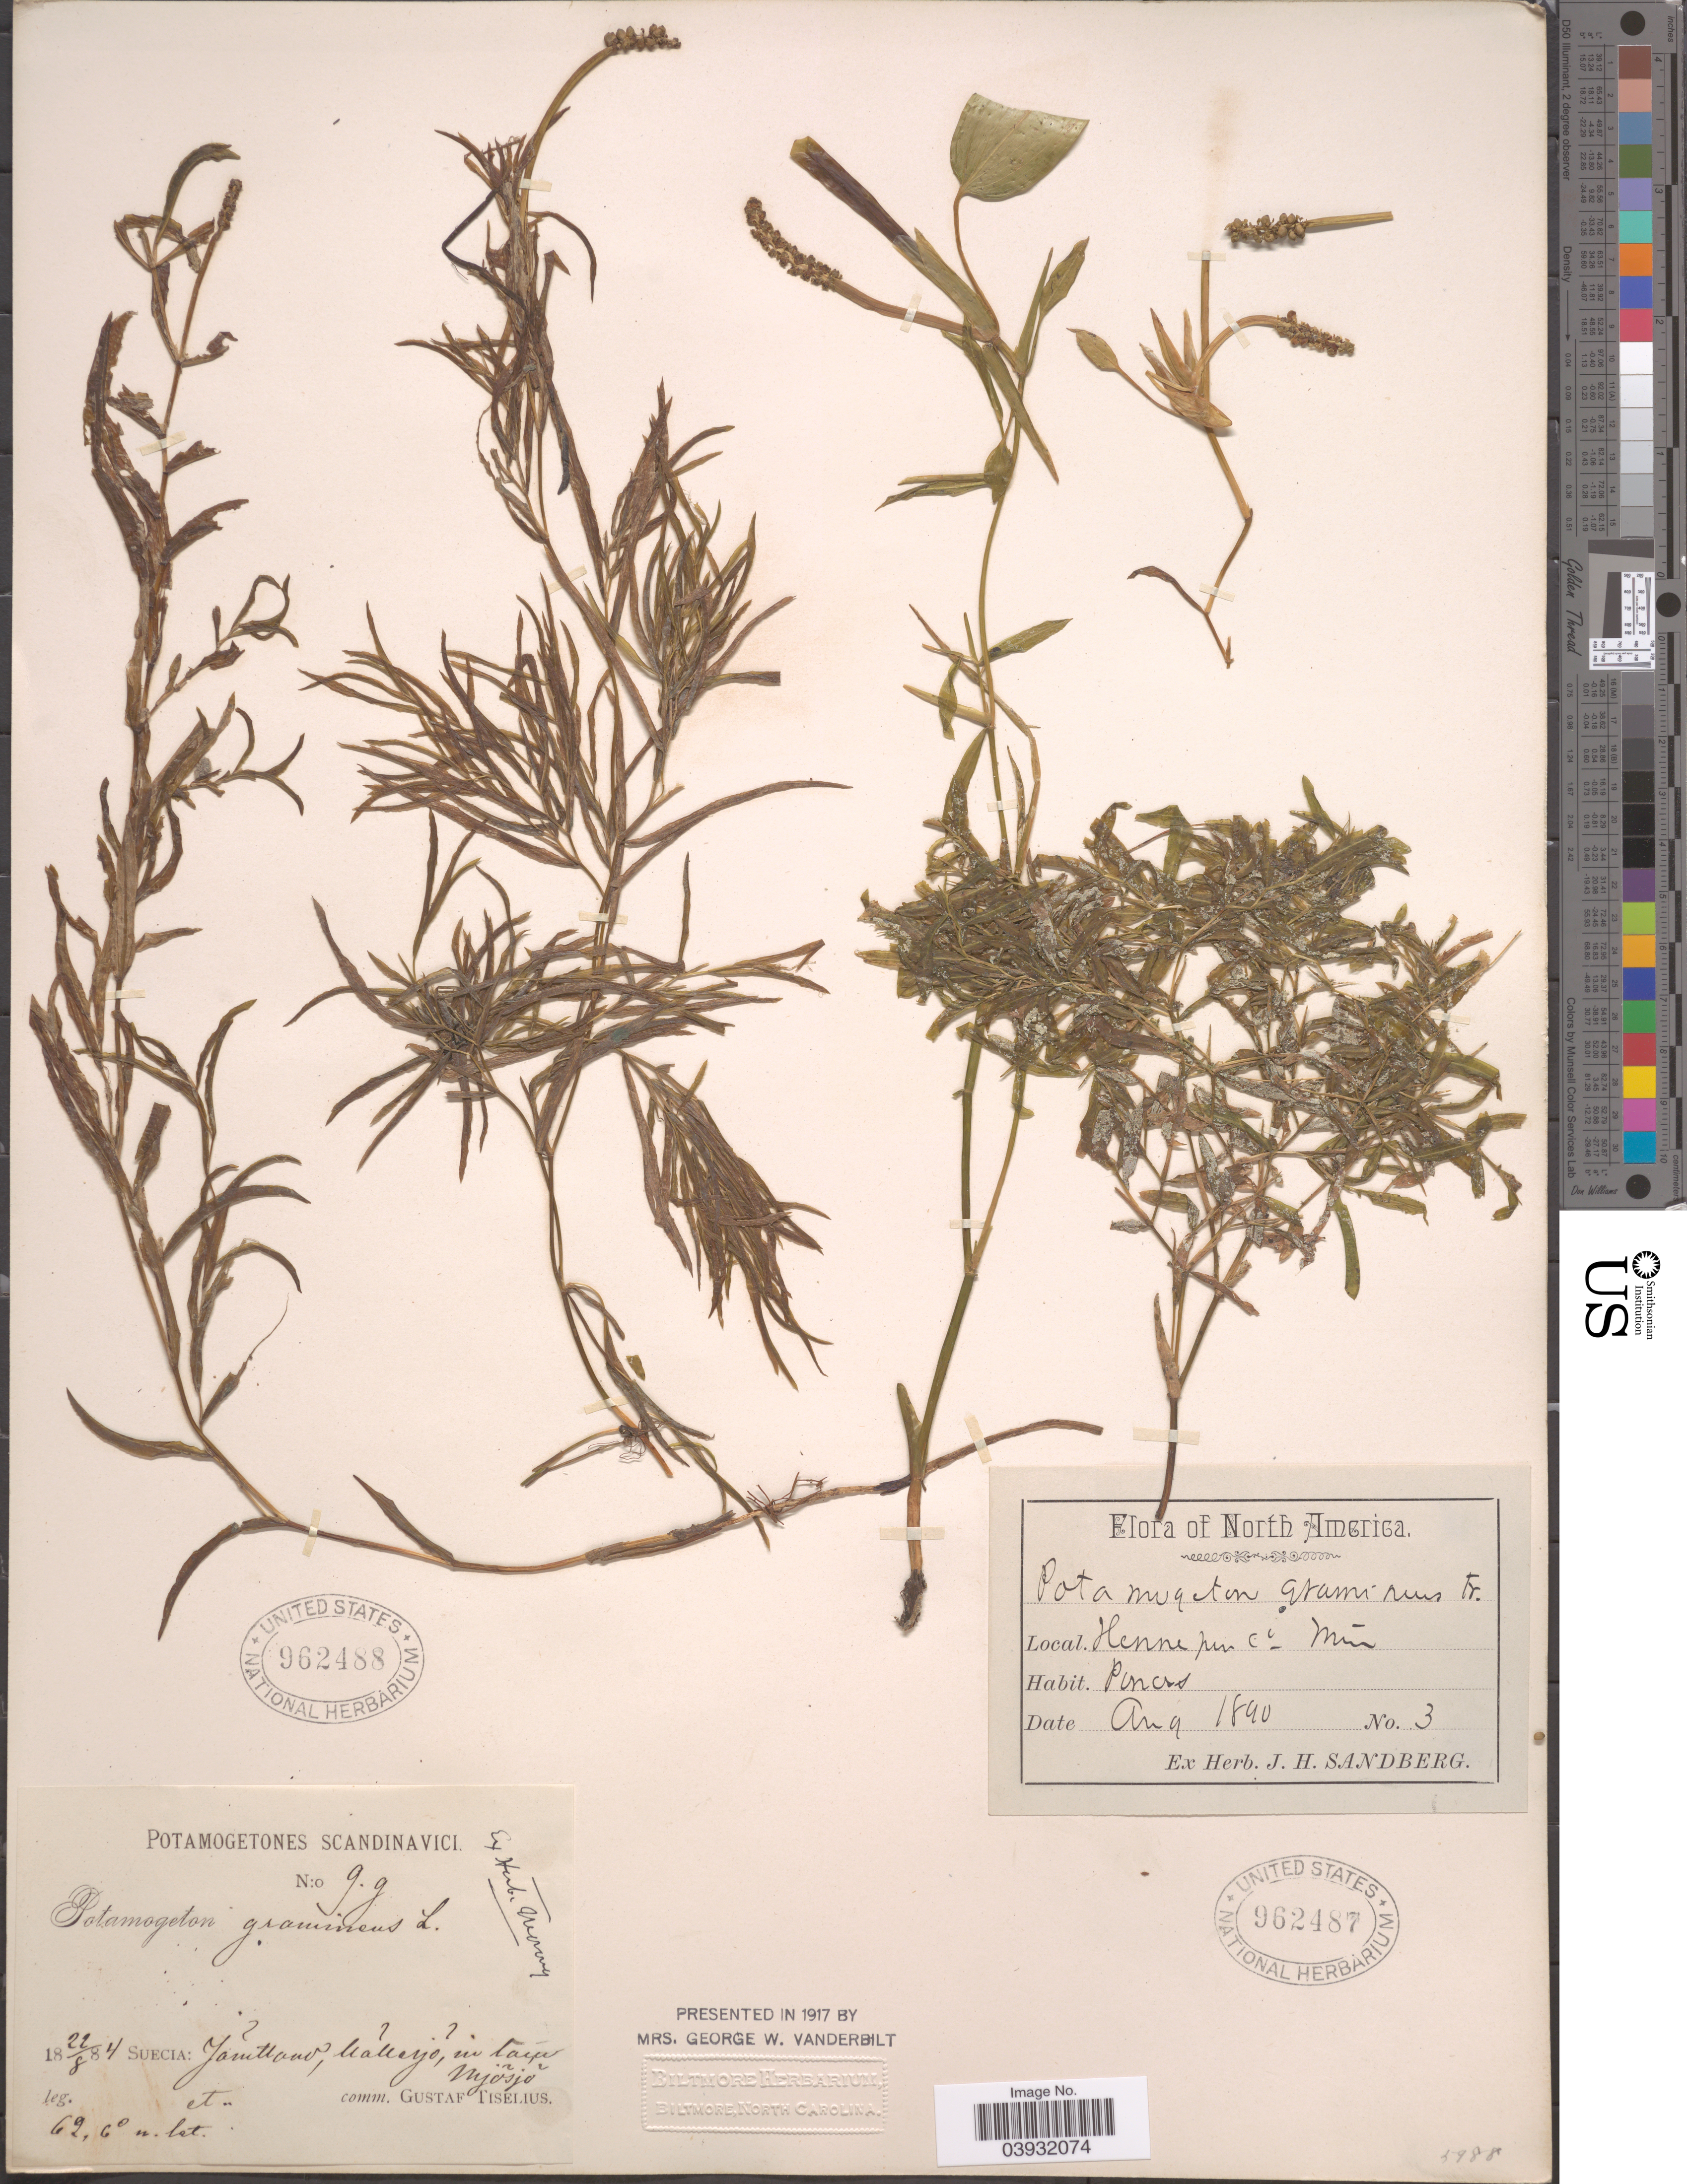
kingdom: Plantae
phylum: Tracheophyta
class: Liliopsida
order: Alismatales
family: Potamogetonaceae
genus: Potamogeton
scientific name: Potamogeton gramineus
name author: L.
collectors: ex. herb. J. H. Sandberg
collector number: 3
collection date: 1890-08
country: United States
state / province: Minnesota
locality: North America. Hennepin Co. Minn.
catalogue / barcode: US 962487